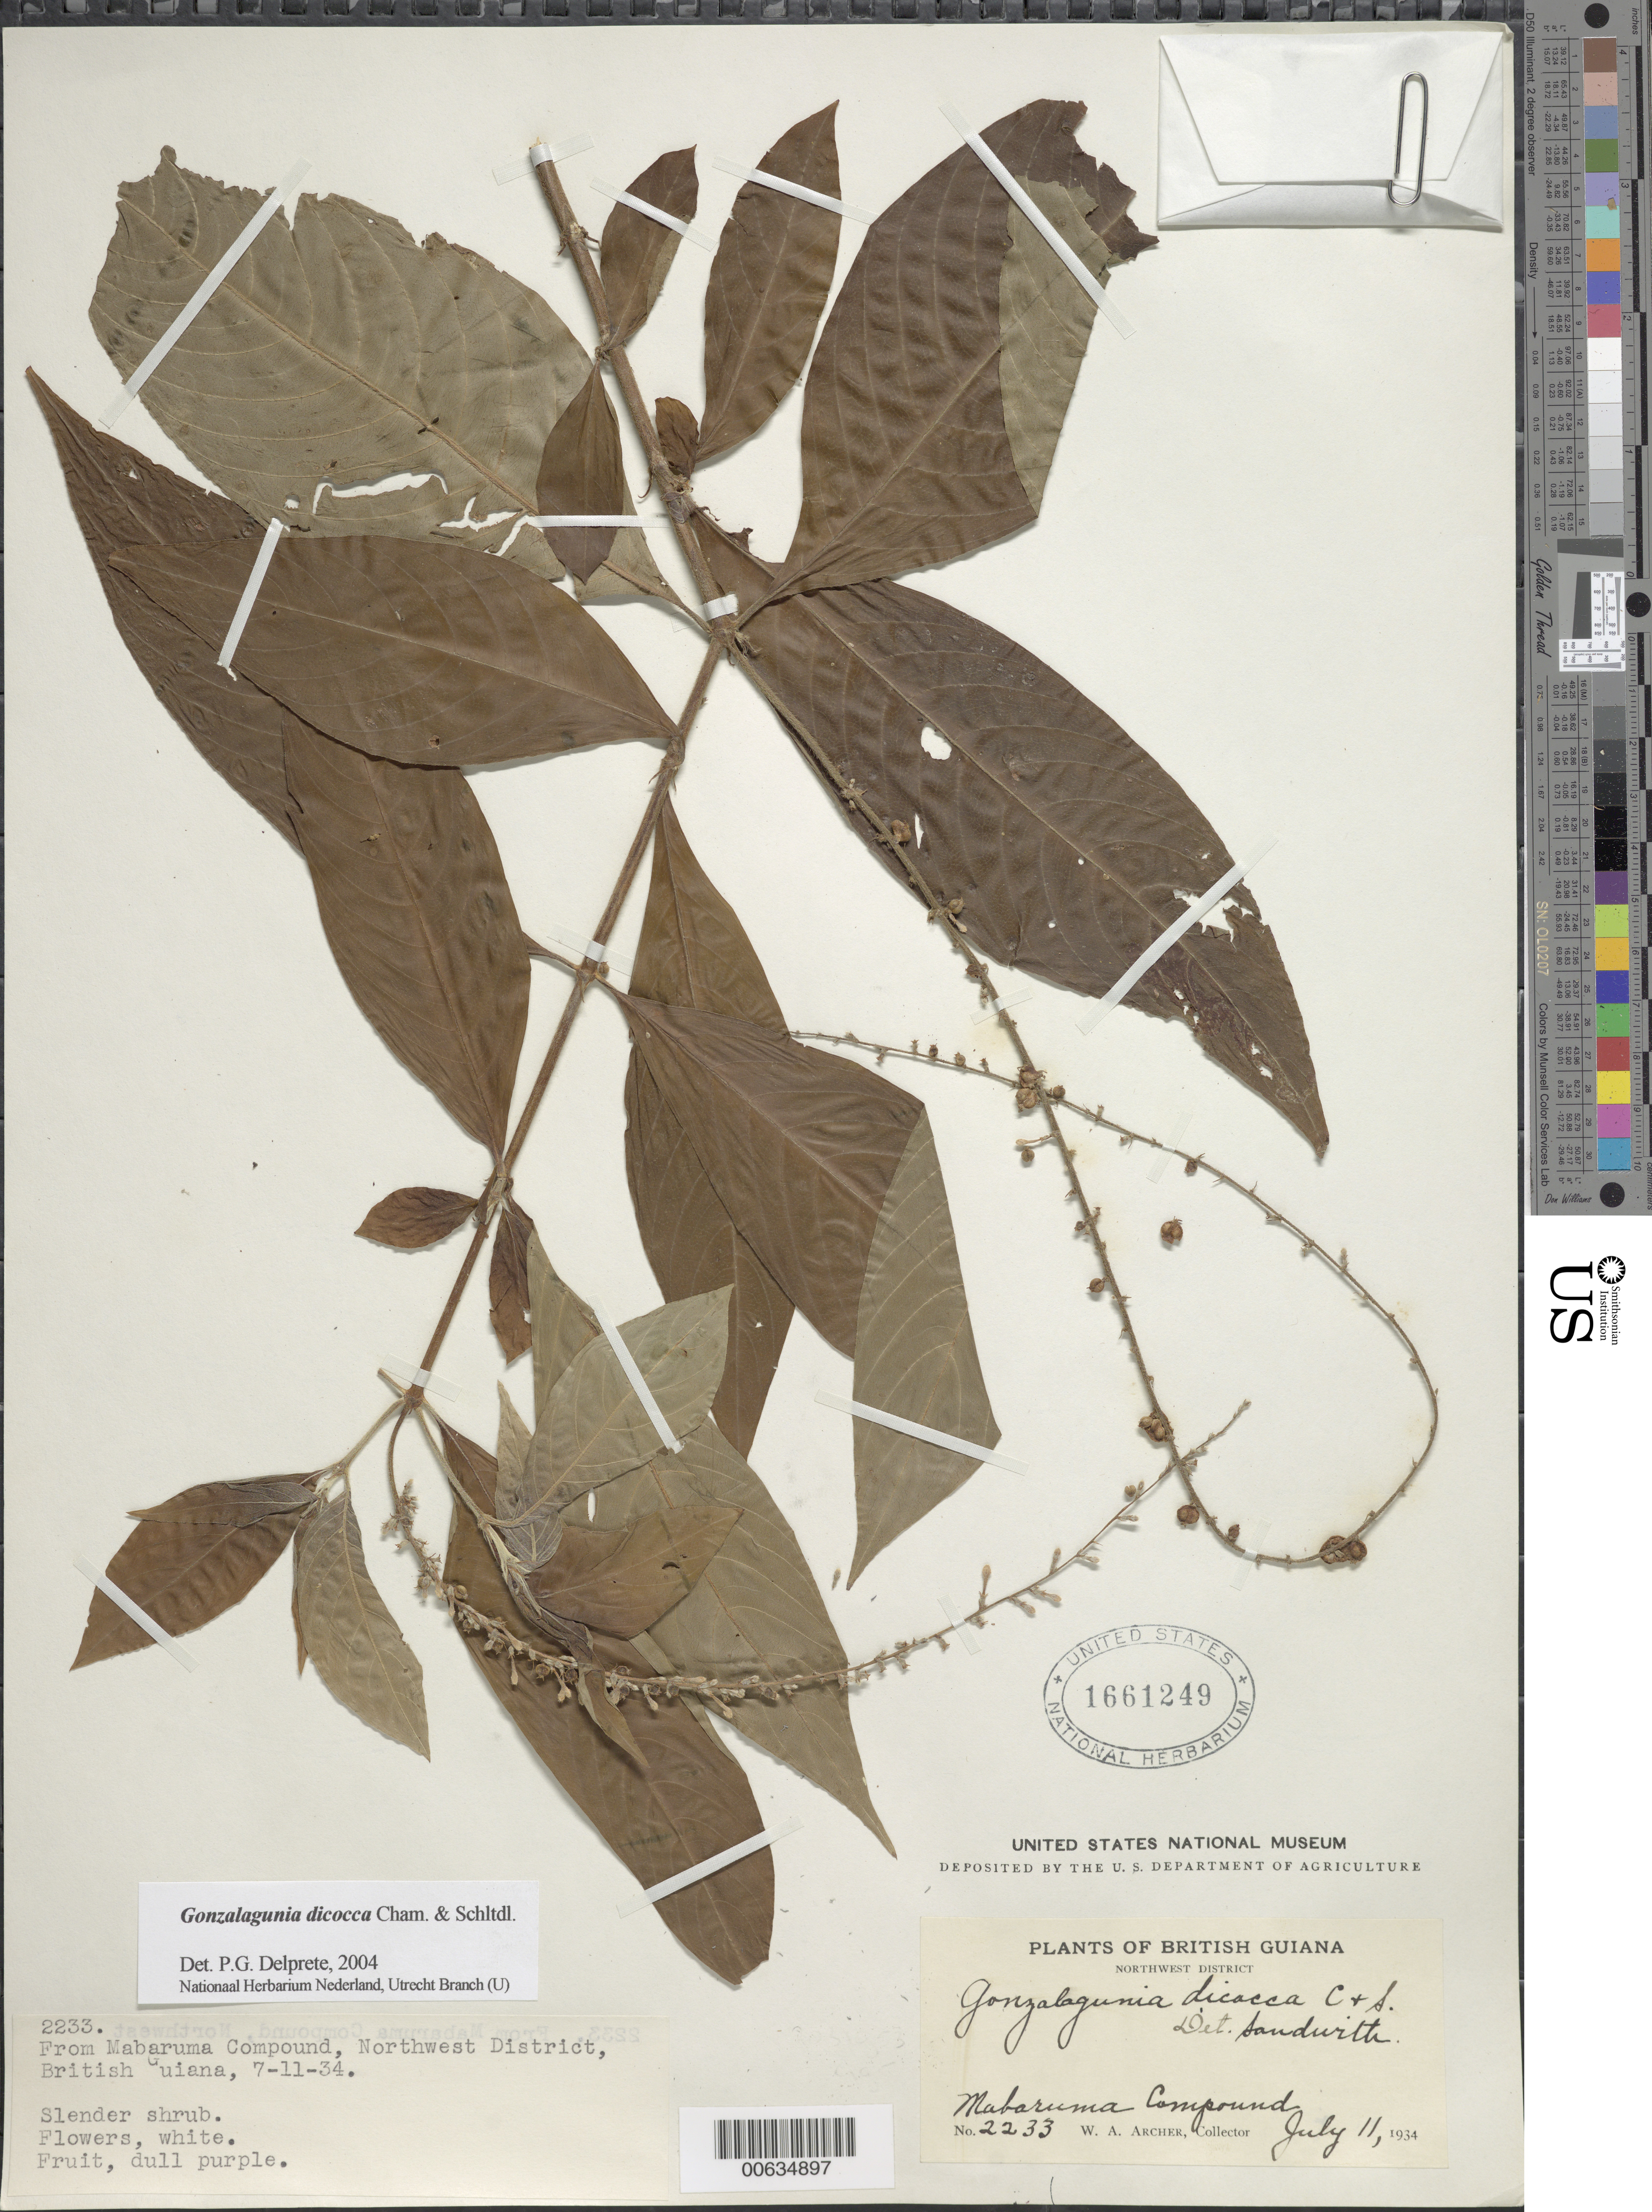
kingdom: Plantae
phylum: Tracheophyta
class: Magnoliopsida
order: Gentianales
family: Rubiaceae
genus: Gonzalagunia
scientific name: Gonzalagunia dicocca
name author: Cham. & Schltdl.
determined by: Delprete, P. G., Herb. de Guyane Cay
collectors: W. A. Archer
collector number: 2233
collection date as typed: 11-Jul-34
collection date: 1934-07-11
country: Guyana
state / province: Barima-Waini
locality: Mabaruma Compound, NW Dist.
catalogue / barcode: US 1661249